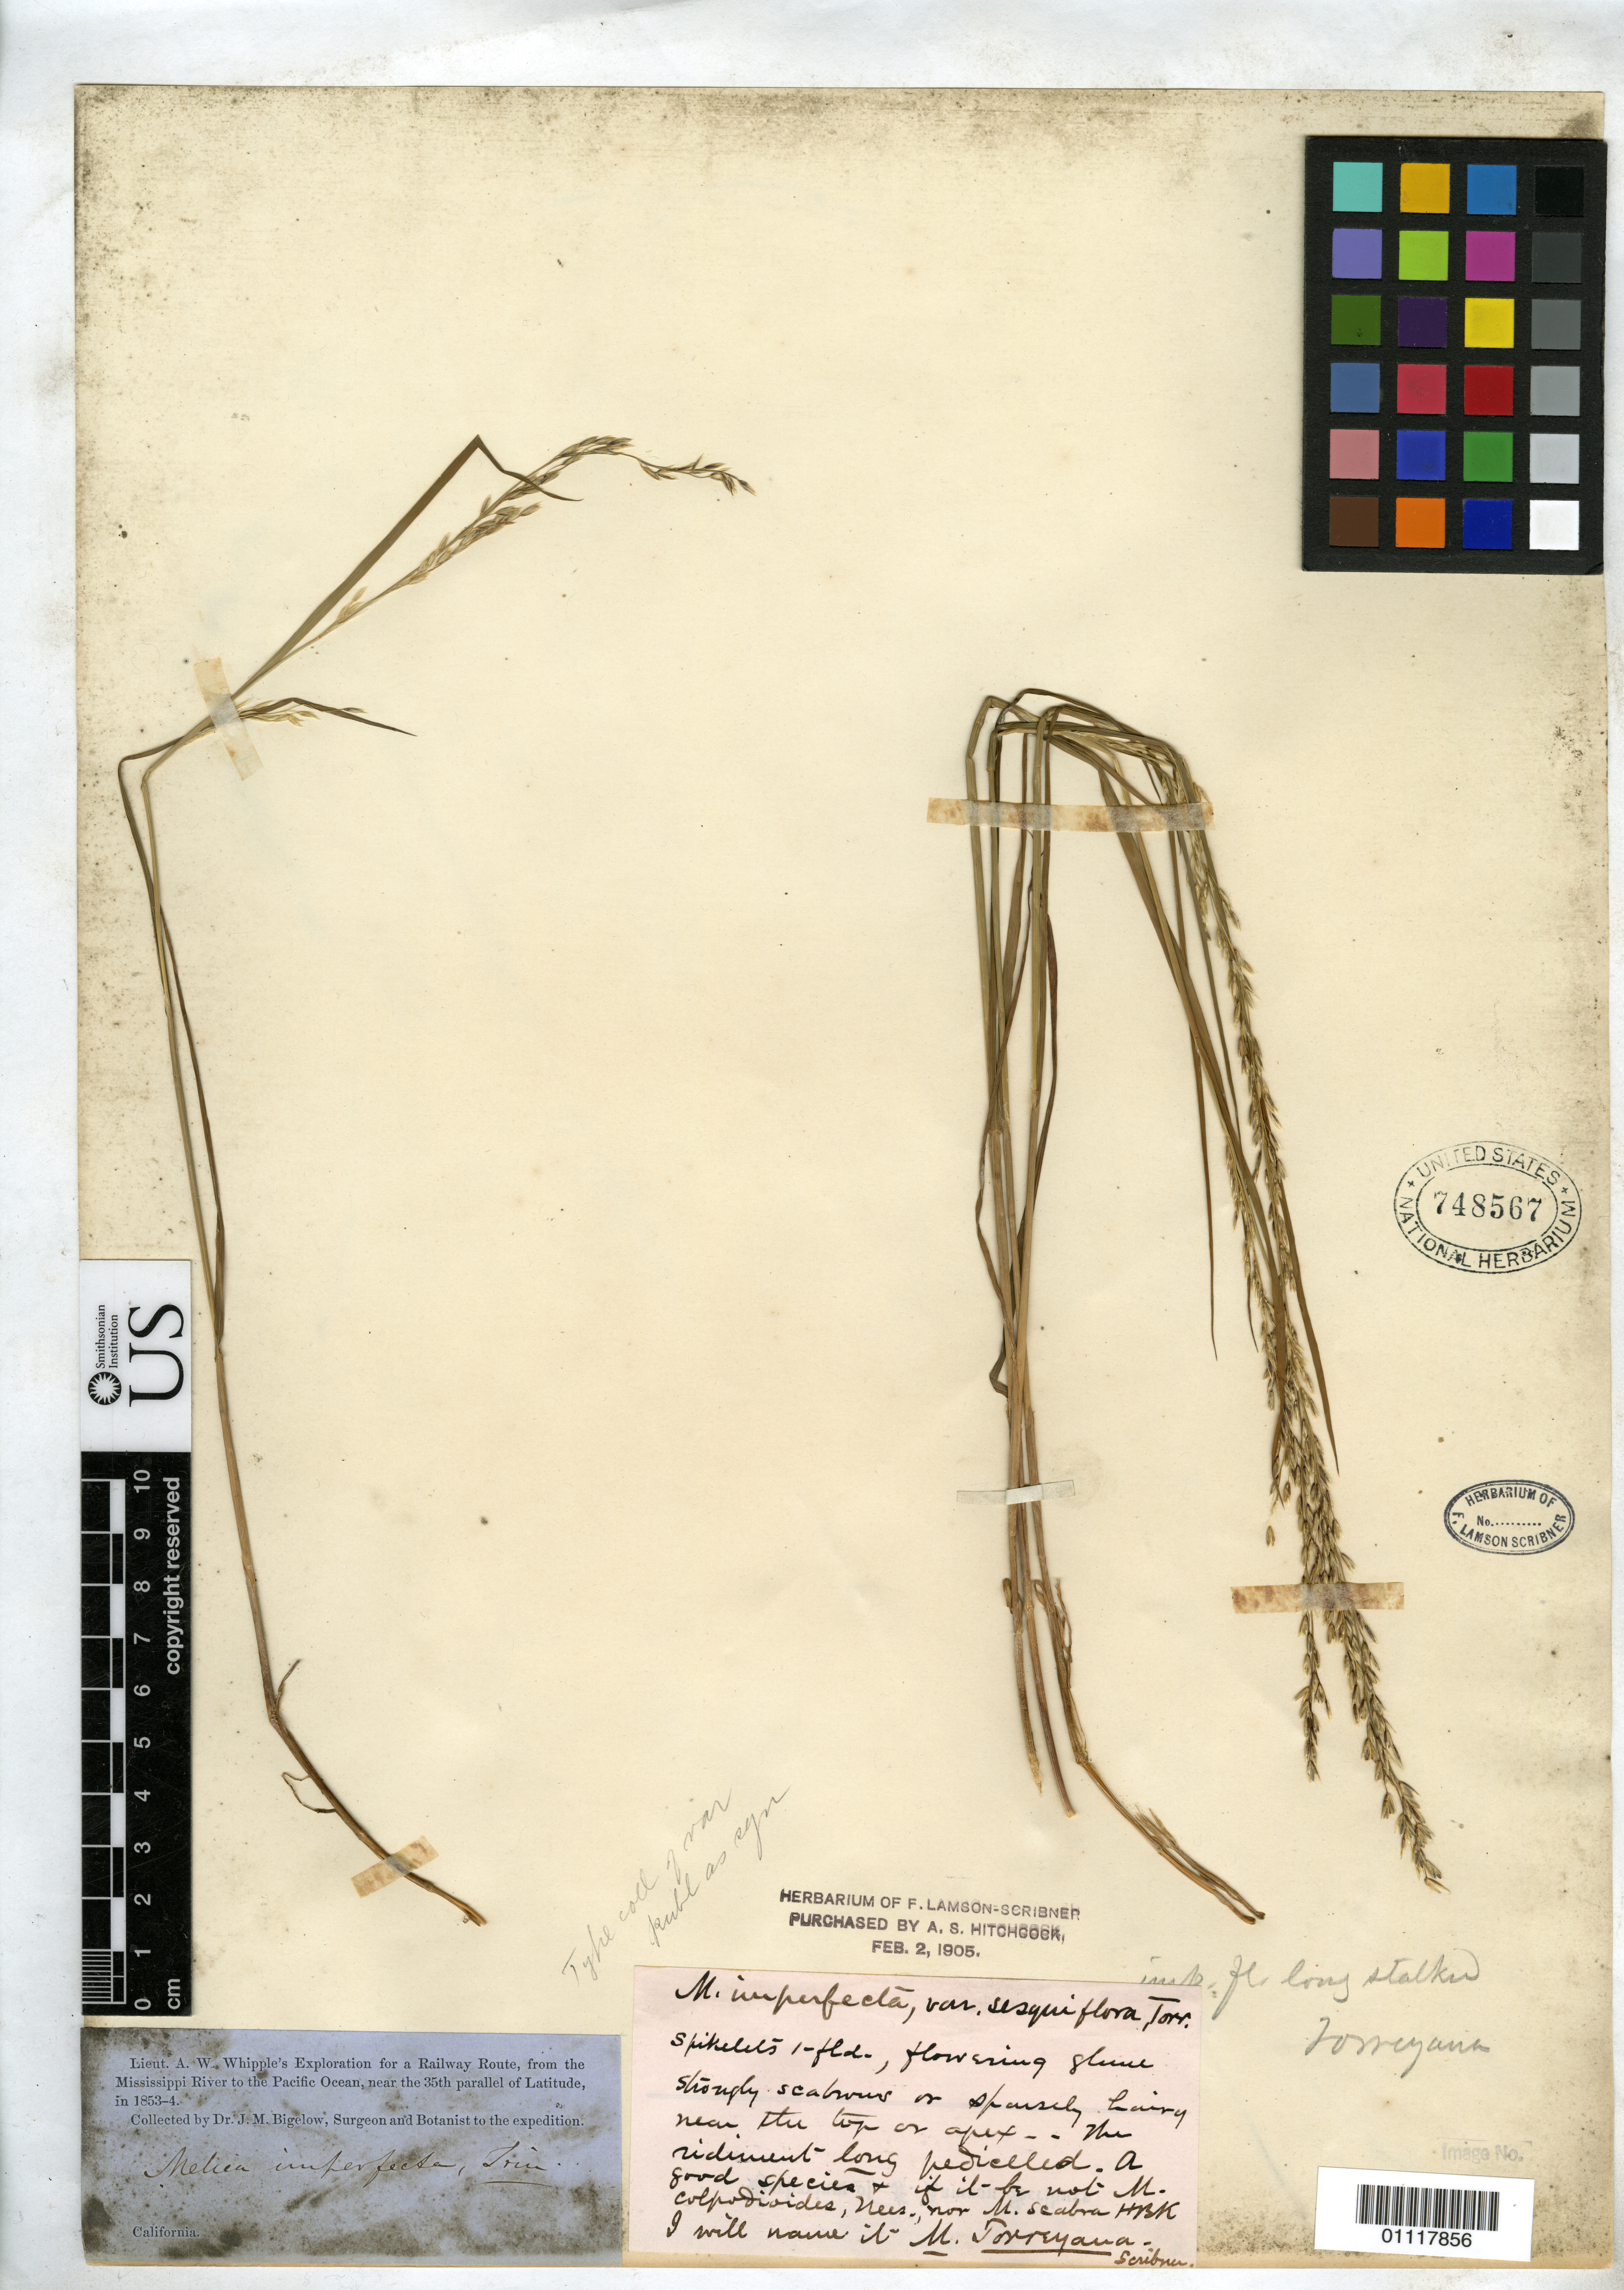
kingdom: Plantae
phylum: Tracheophyta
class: Liliopsida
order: Poales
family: Poaceae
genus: Melica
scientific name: Melica torreyana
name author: Scribn.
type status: Syntype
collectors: J. M. Bigelow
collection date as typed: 1853 to -- --- 1854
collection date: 1853/1854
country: United States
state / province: California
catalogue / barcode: US 748567